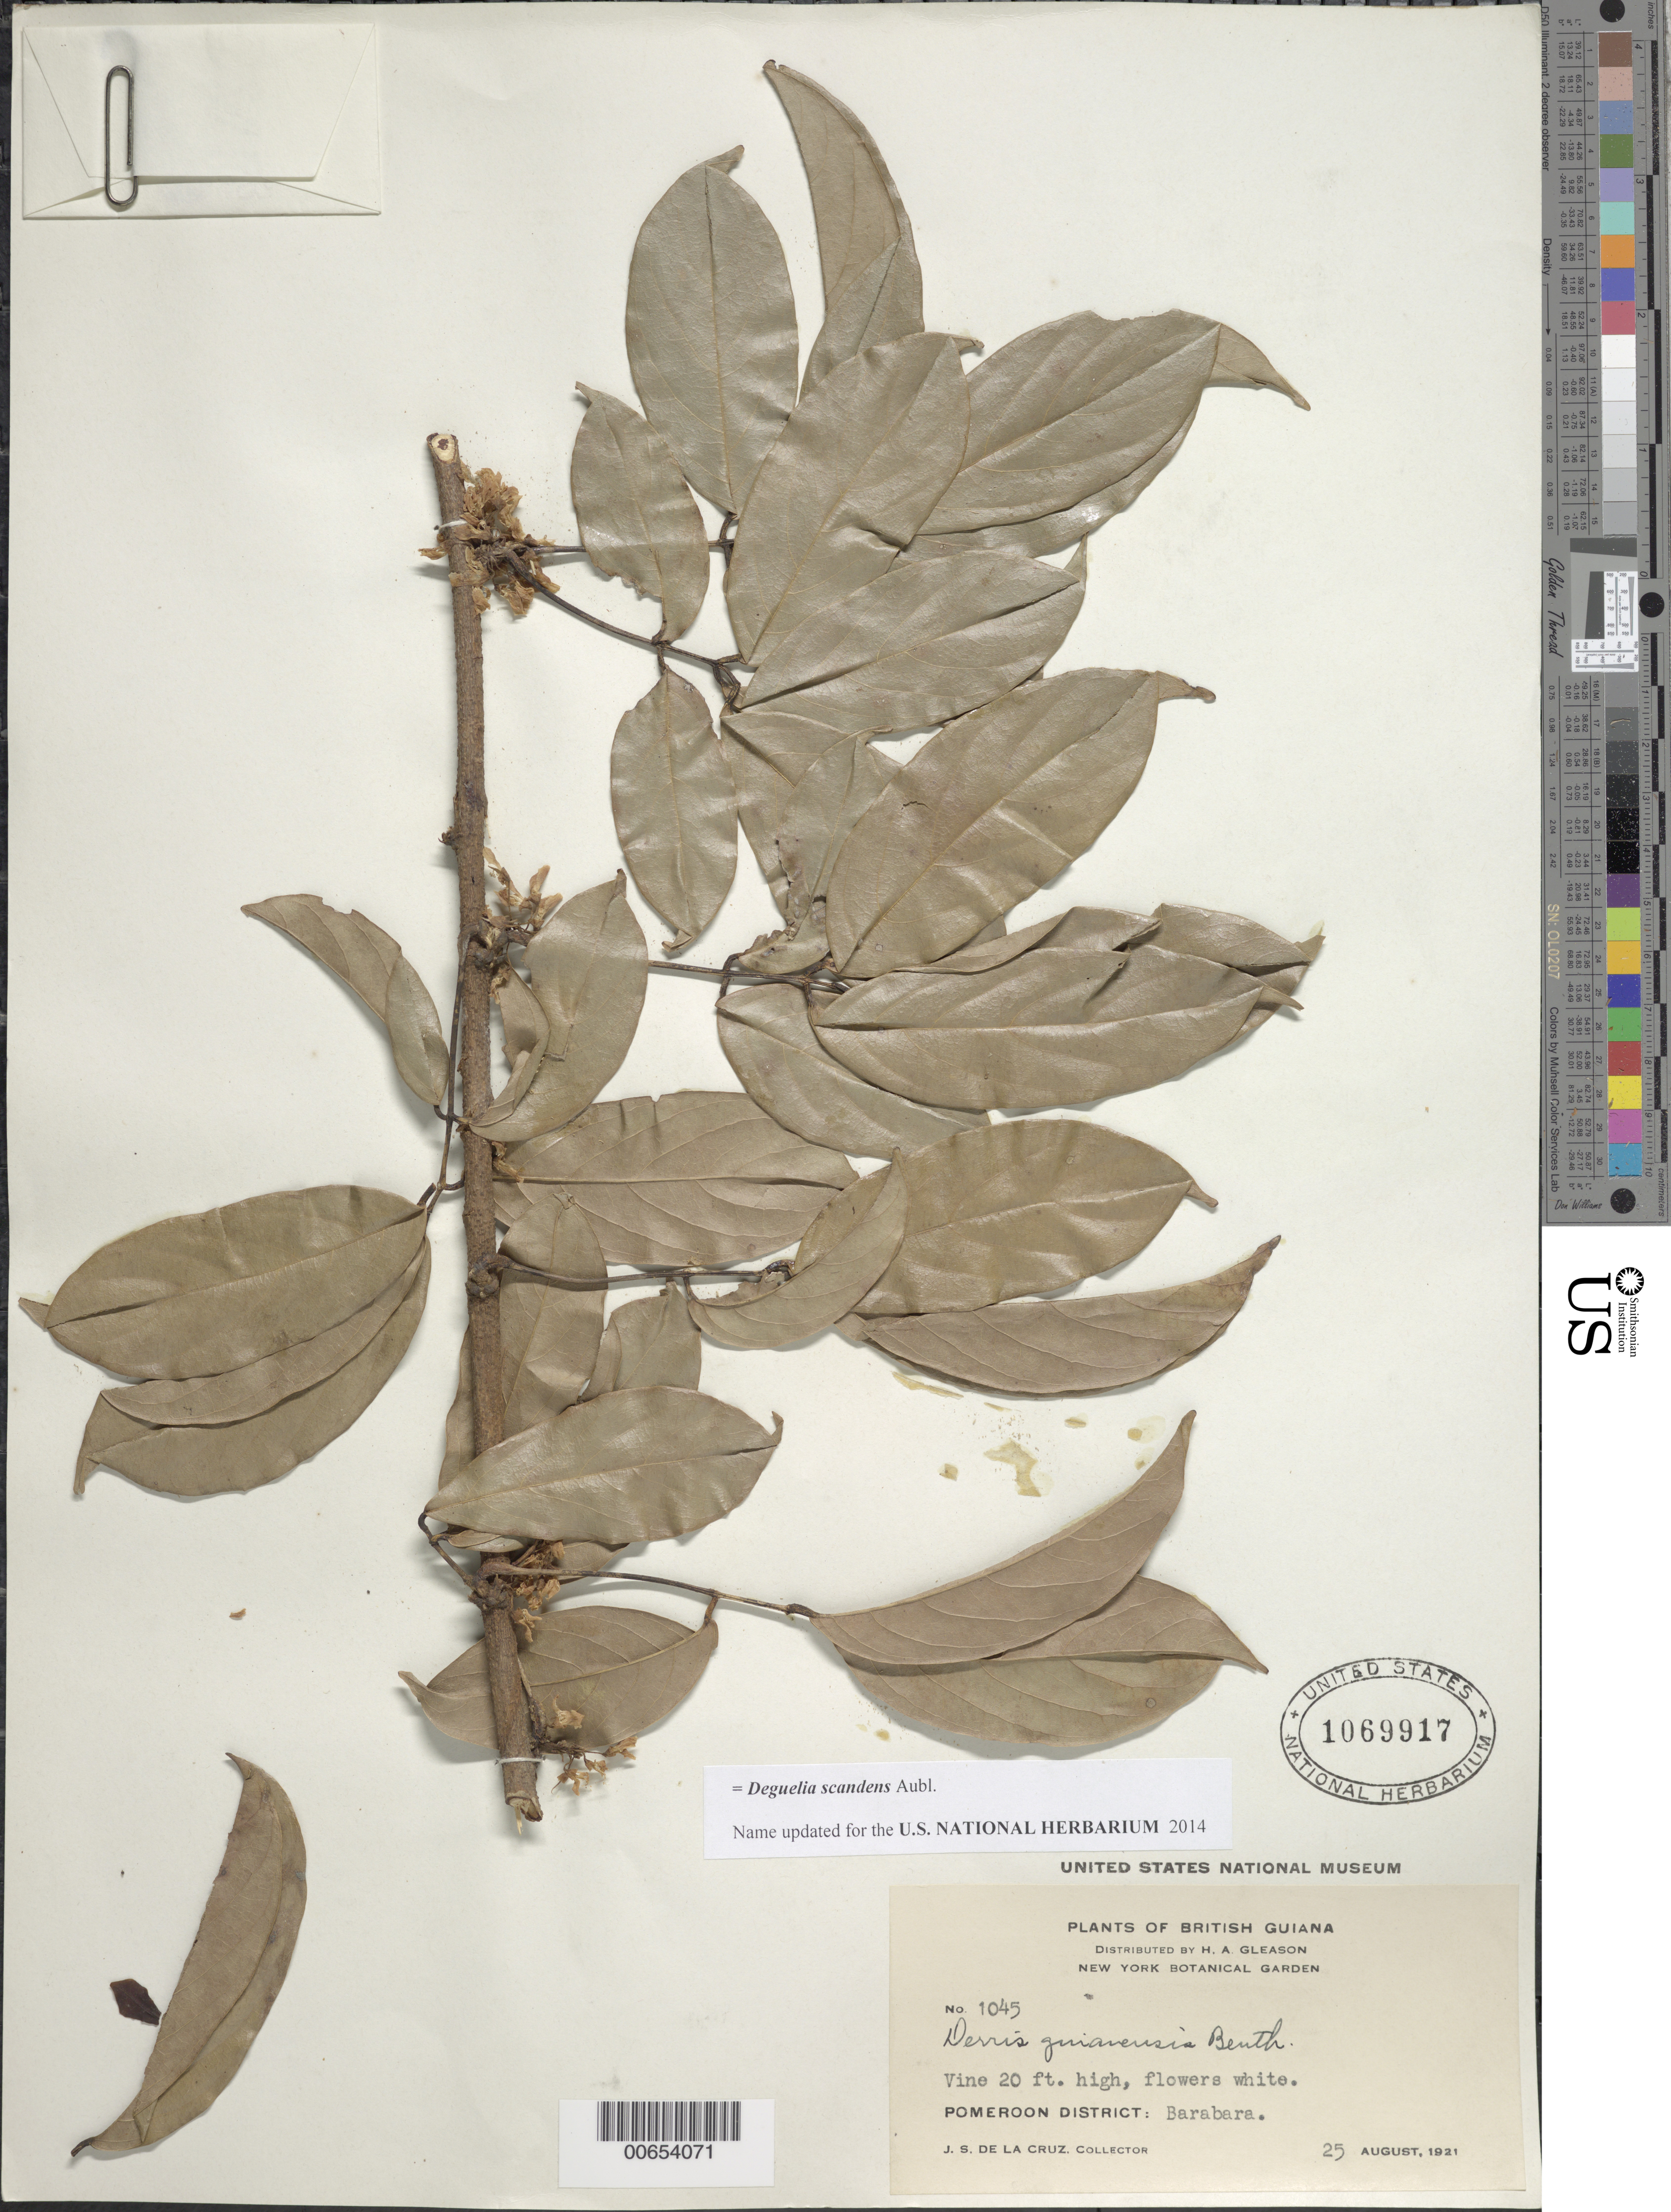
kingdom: Plantae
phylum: Tracheophyta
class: Magnoliopsida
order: Fabales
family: Fabaceae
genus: Deguelia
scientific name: Deguelia scandens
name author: Aubl.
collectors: J. S. de la Cruz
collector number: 1045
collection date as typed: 25-Aug-21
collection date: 1921-08-25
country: Guyana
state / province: Barima-Waini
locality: Pomeroon Dist., Barabara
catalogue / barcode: US 1069917